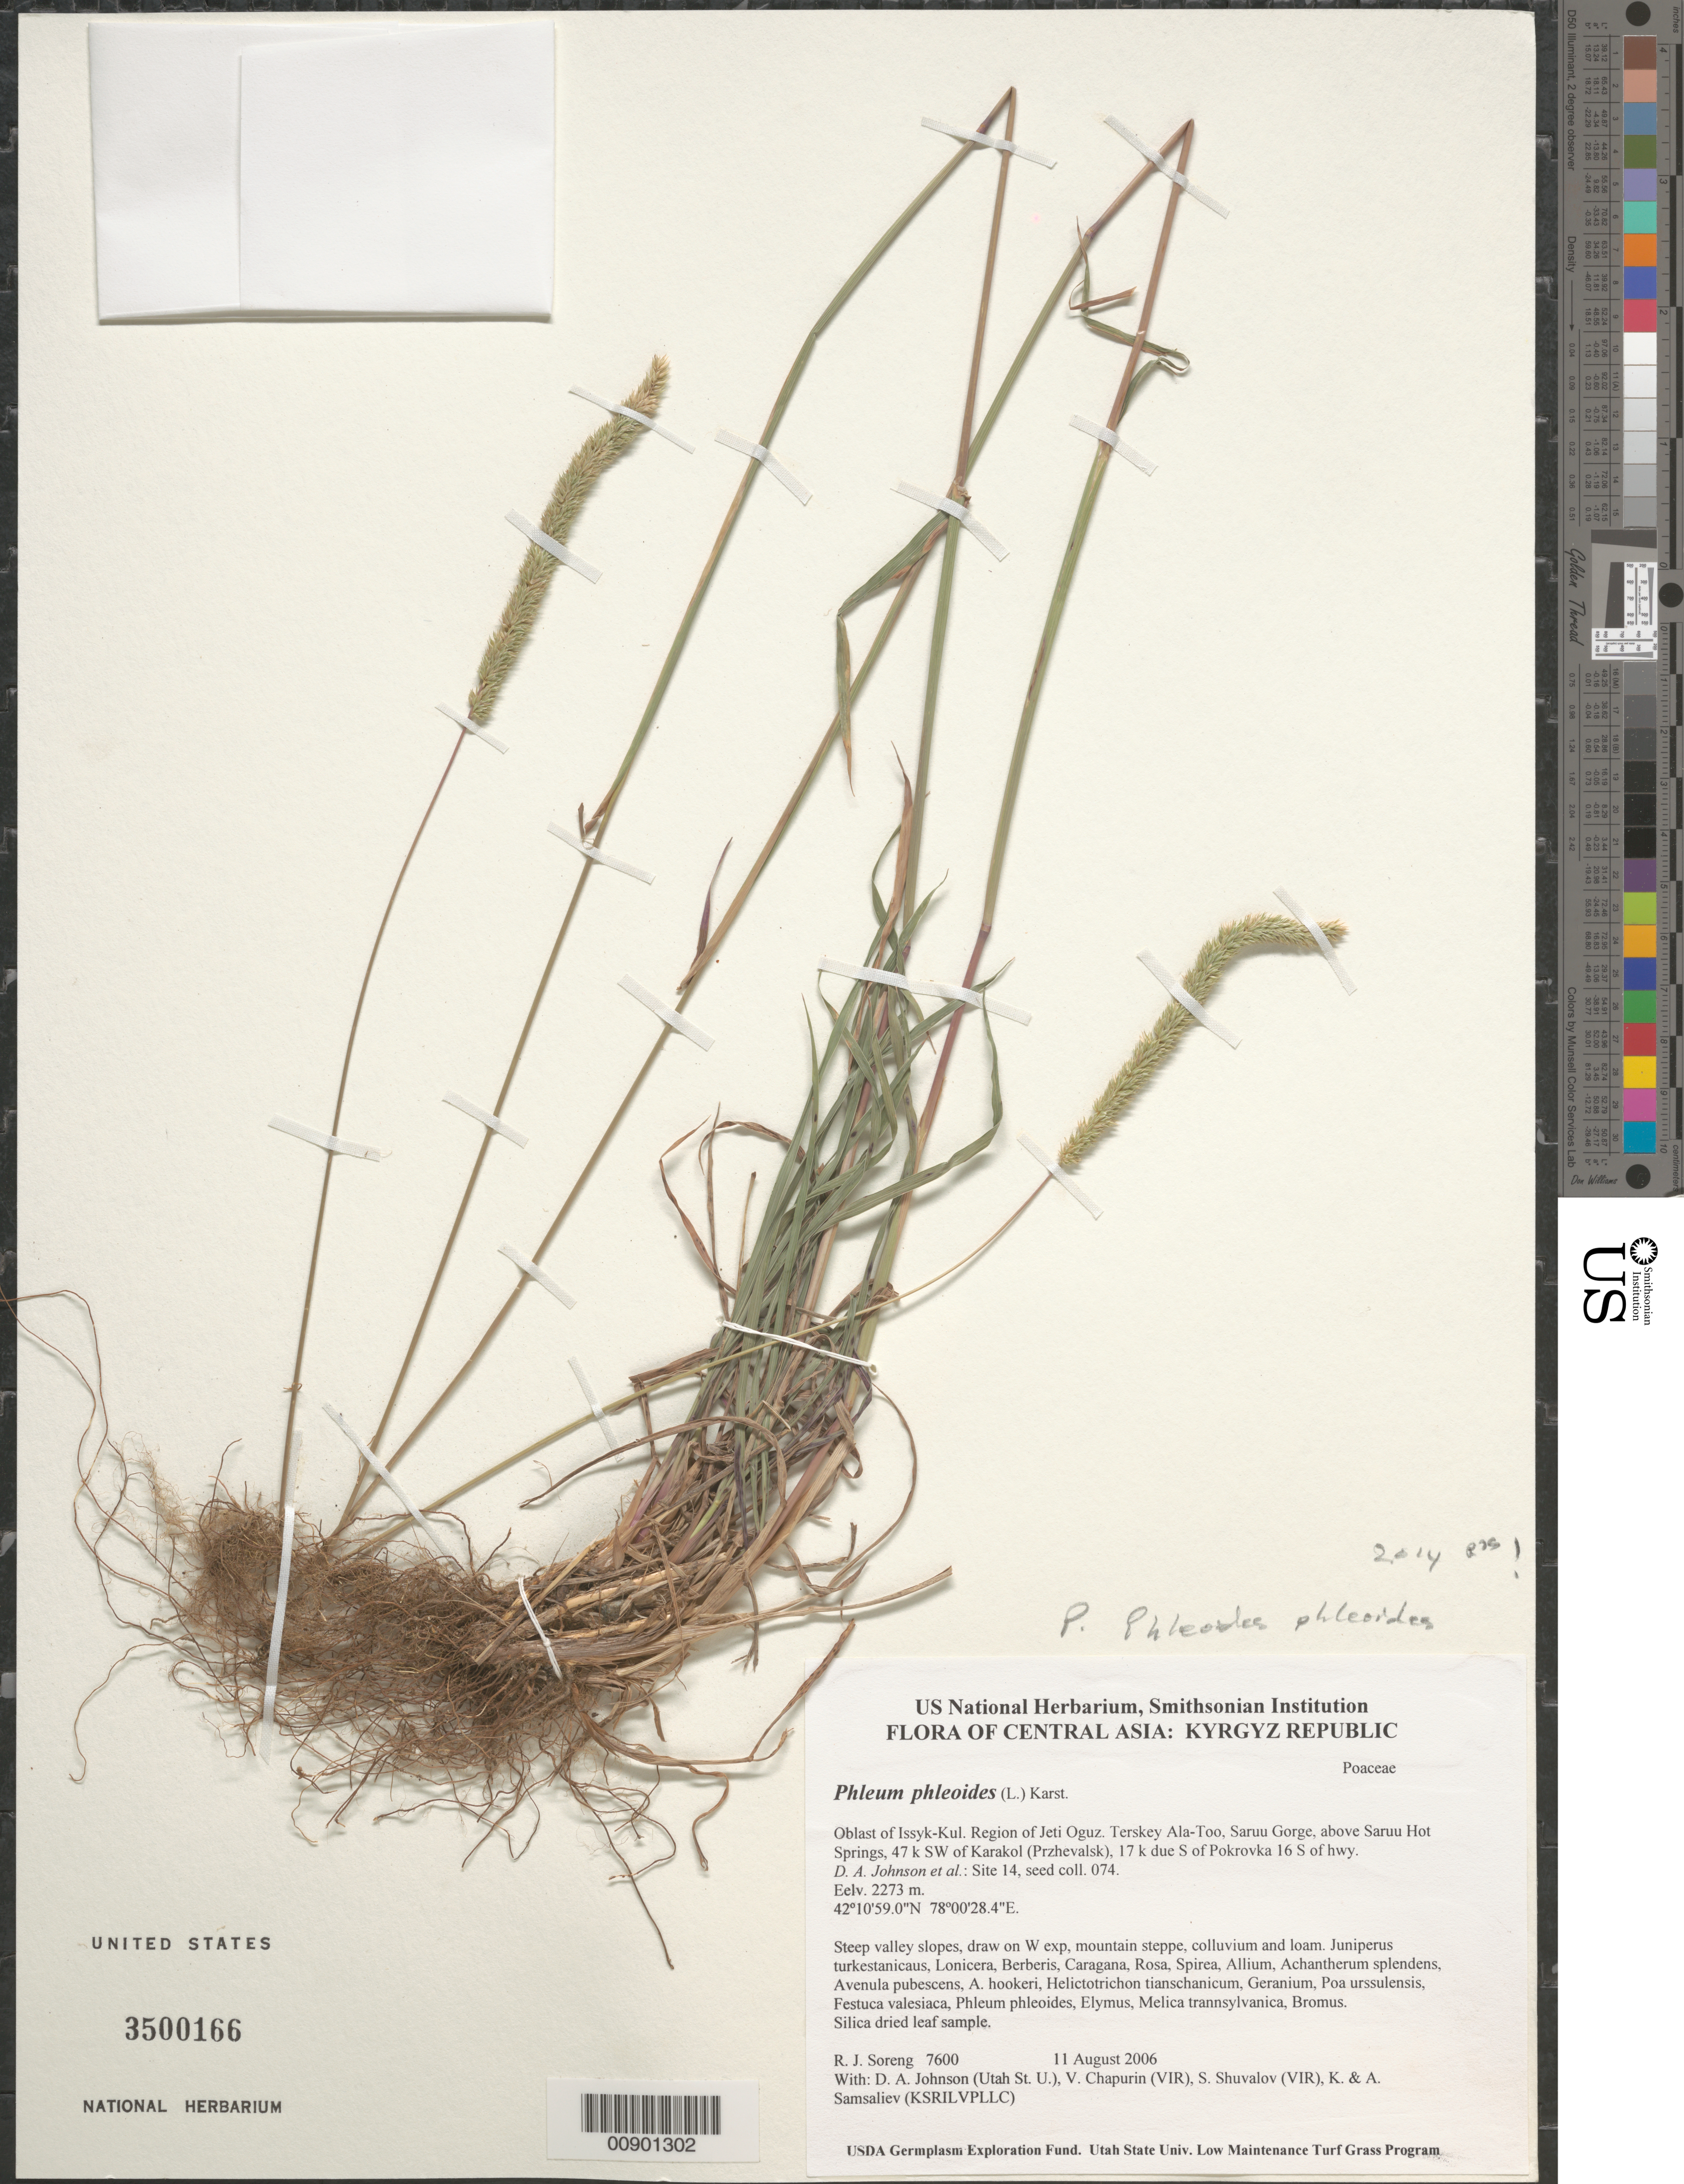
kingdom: Plantae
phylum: Tracheophyta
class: Liliopsida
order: Poales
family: Poaceae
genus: Phleum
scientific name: Phleum phleoides subsp. phleoides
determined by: Soreng, Robert J., Research Associate (BOT), Smithsonian Institution - National Museum of Natural History (UNITED STATES)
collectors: R. J. Soreng, D. Johnson, S. Shuvalov, V. Chapurin, K. Samsaliev & A. Samsaliev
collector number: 7600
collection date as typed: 11 Aug 2006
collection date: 2006-08-11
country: Kyrgyzstan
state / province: Ysyk-Kol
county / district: Jeti Oguz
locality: Terskey Ala-Too, Saruu Gorge, above Saruu Hot Springs, 47 km SW of Karakol (Przhevalsk), 17 km due S of Pokrovka 16 S of hwy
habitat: Steep valley slopes, draw on W exp, mountain steppe, colluvium and loam.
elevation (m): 2273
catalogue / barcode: US 3500166